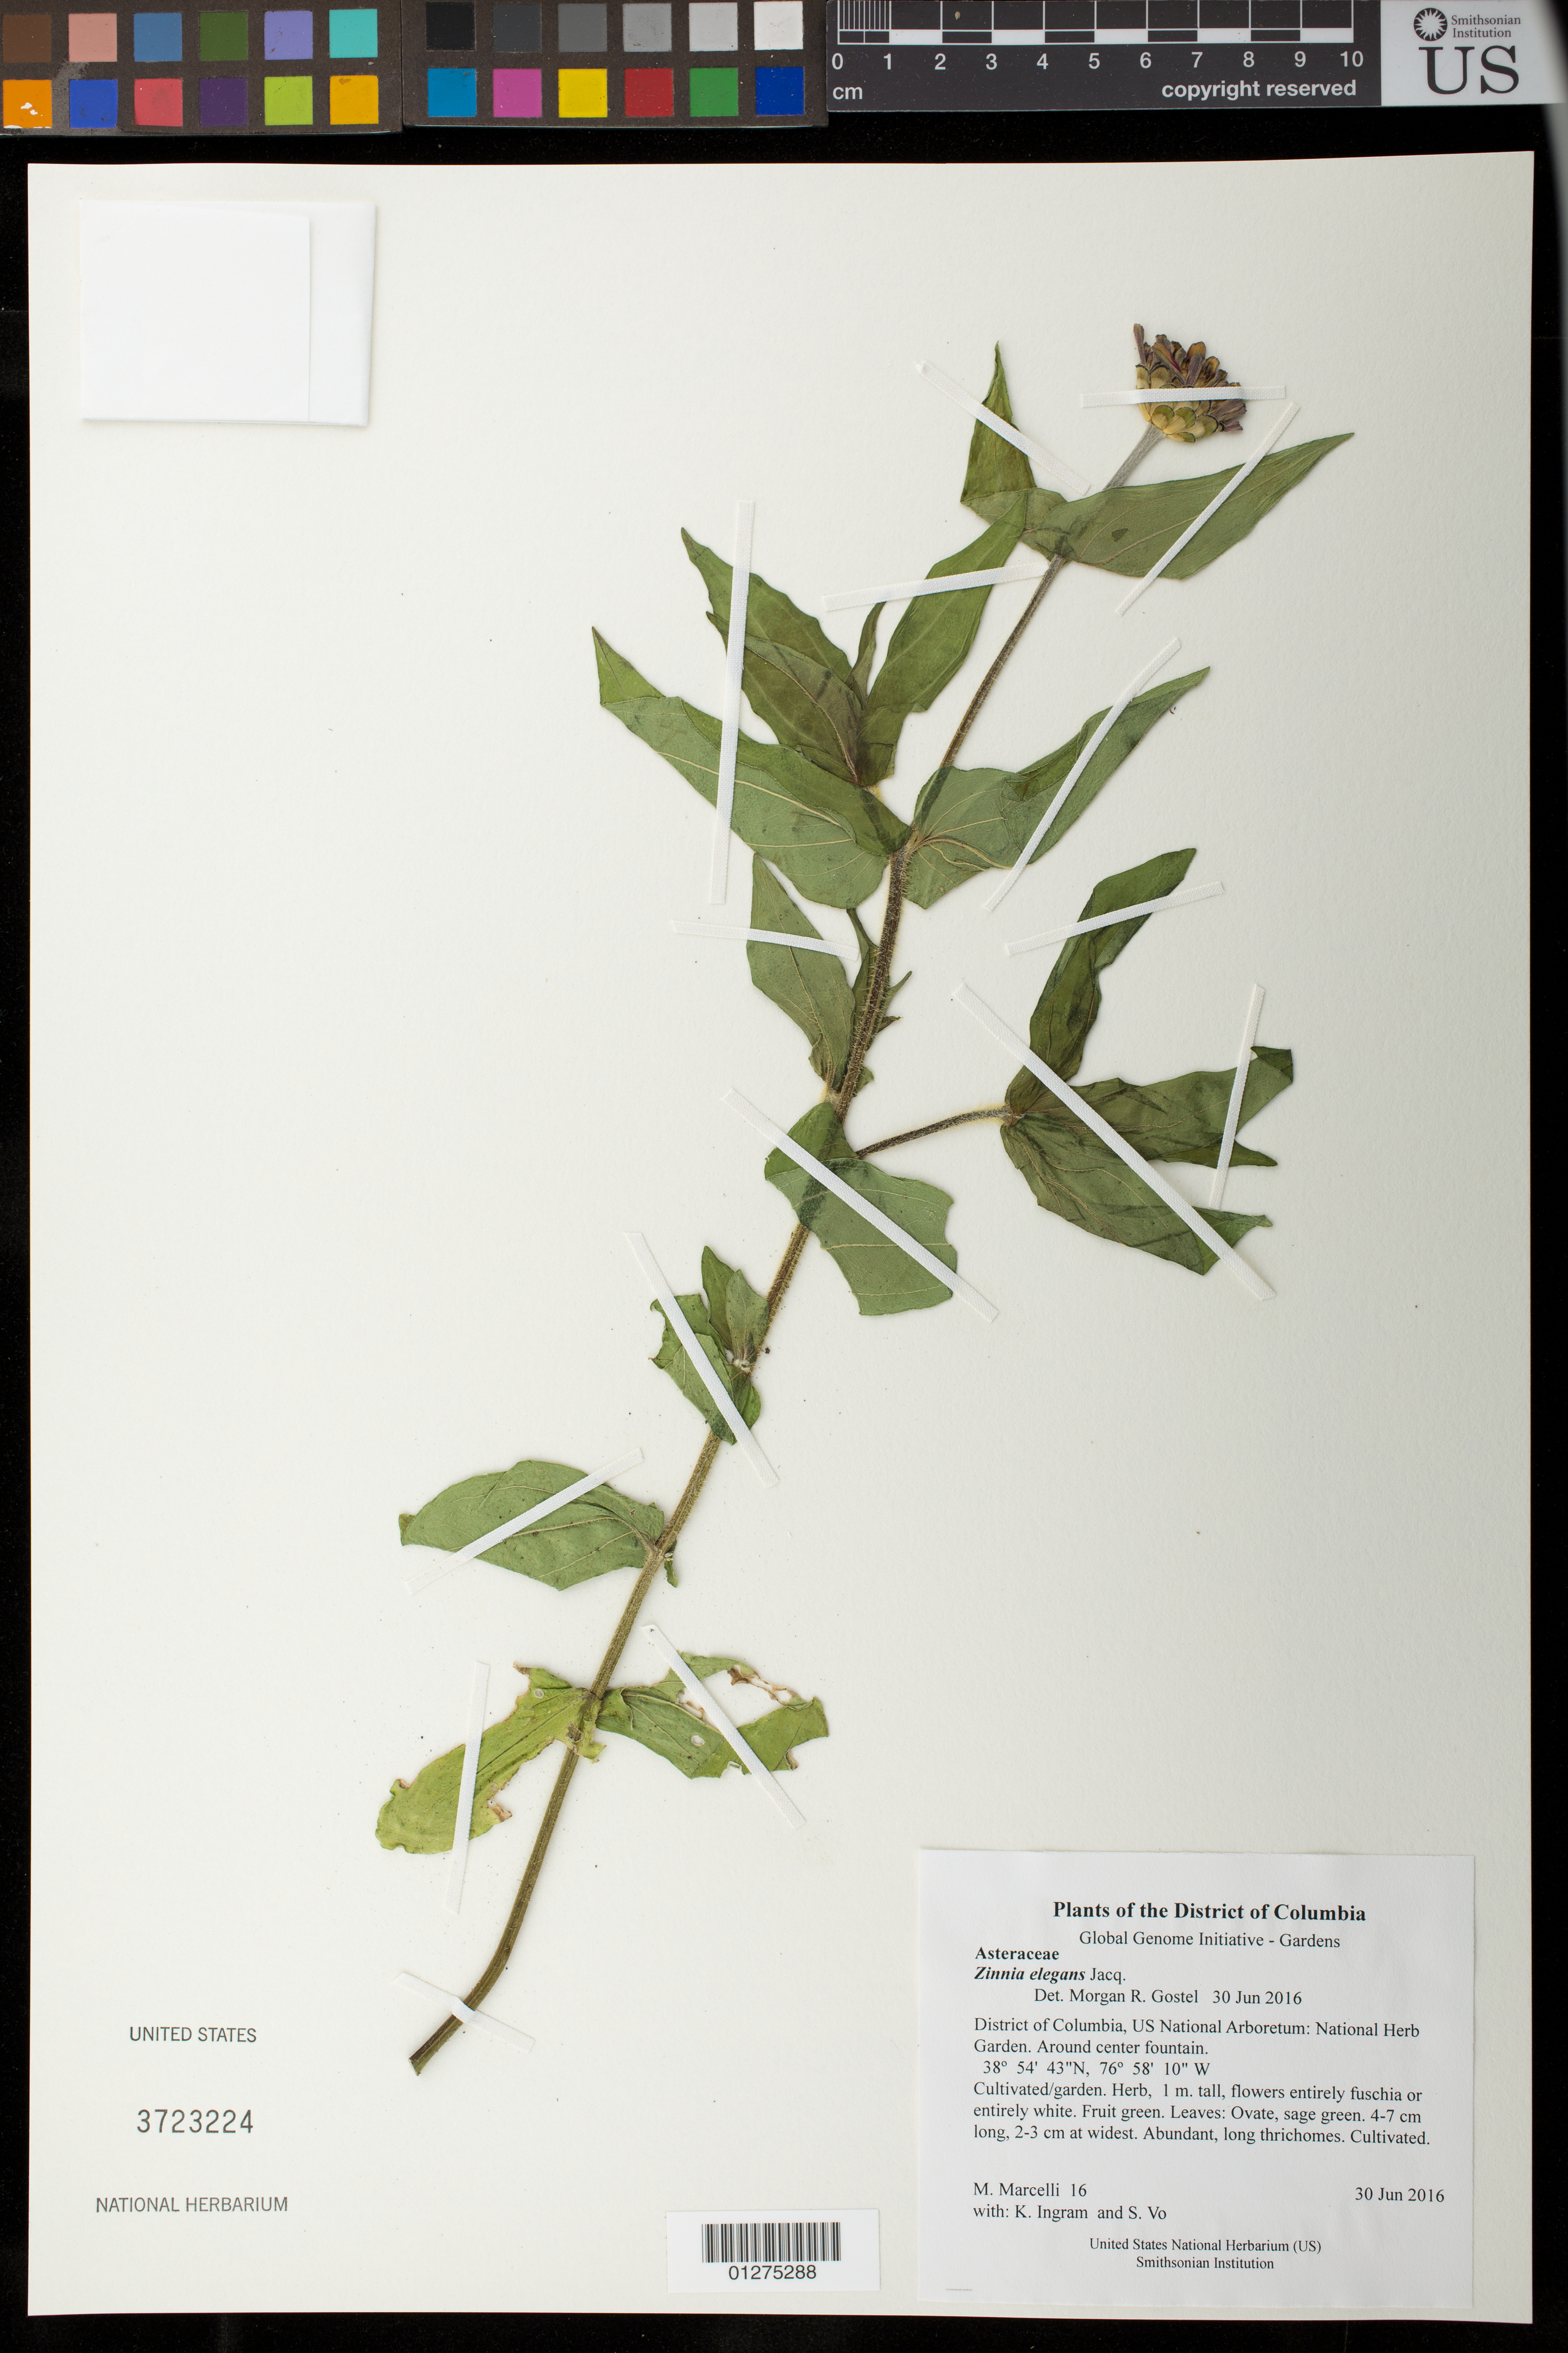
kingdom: Plantae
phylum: Tracheophyta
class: Magnoliopsida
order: Asterales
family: Asteraceae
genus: Zinnia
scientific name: Zinnia elegans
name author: Jacq.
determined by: Gostel, Morgan R., (BRIT), Botanical Research Institute of Texas (UNITED STATES)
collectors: M. Marcelli, K. S. Ingram & S. Vo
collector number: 16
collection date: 2016-06-30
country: United States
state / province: District of Columbia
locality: US National Arboretum: National Herb Garden. Around center fountain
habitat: Cultivated/garden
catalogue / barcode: US 3723224